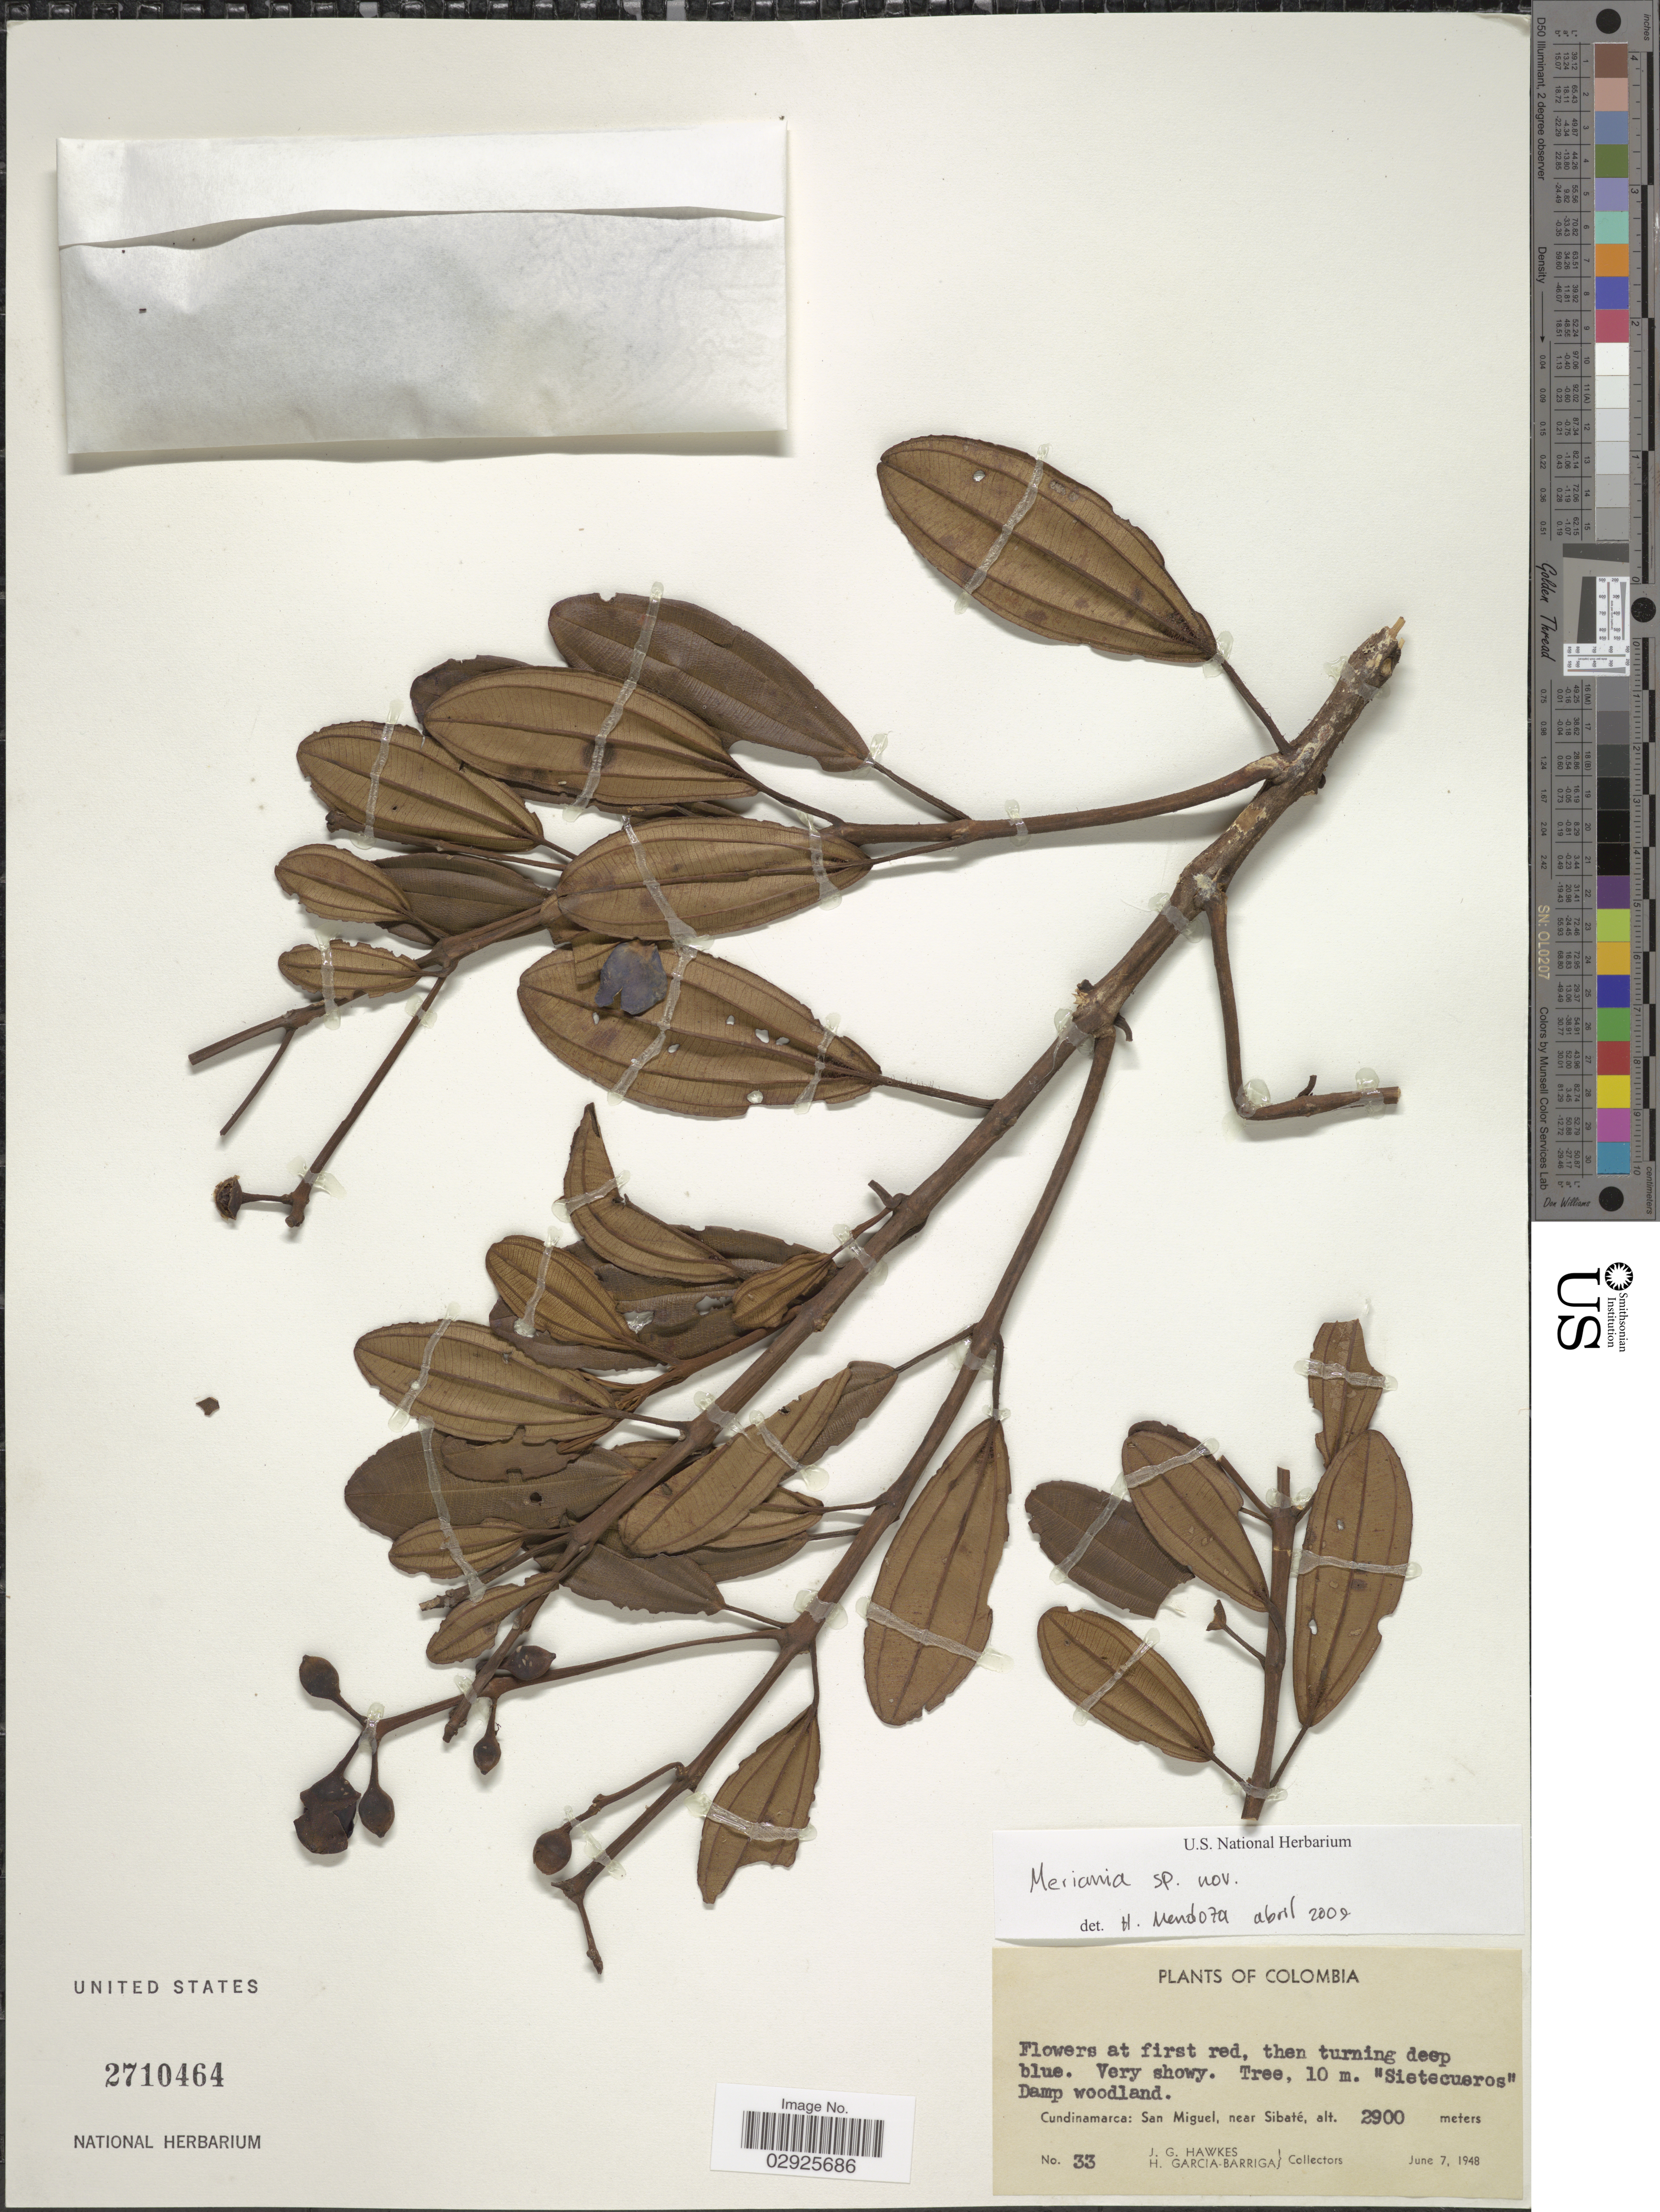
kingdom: Plantae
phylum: Tracheophyta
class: Magnoliopsida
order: Myrtales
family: Melastomataceae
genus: Meriania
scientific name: Meriania aguaditensis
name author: H. Mend. & Fern. Alonso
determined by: Posada- Herrera, F. M.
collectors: J. Hawkes & H. García Barriga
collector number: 33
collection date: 1948-06-07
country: Colombia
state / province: Cundinamarca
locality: San Miguel, near Sibaté.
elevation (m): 2900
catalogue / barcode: US 2710464